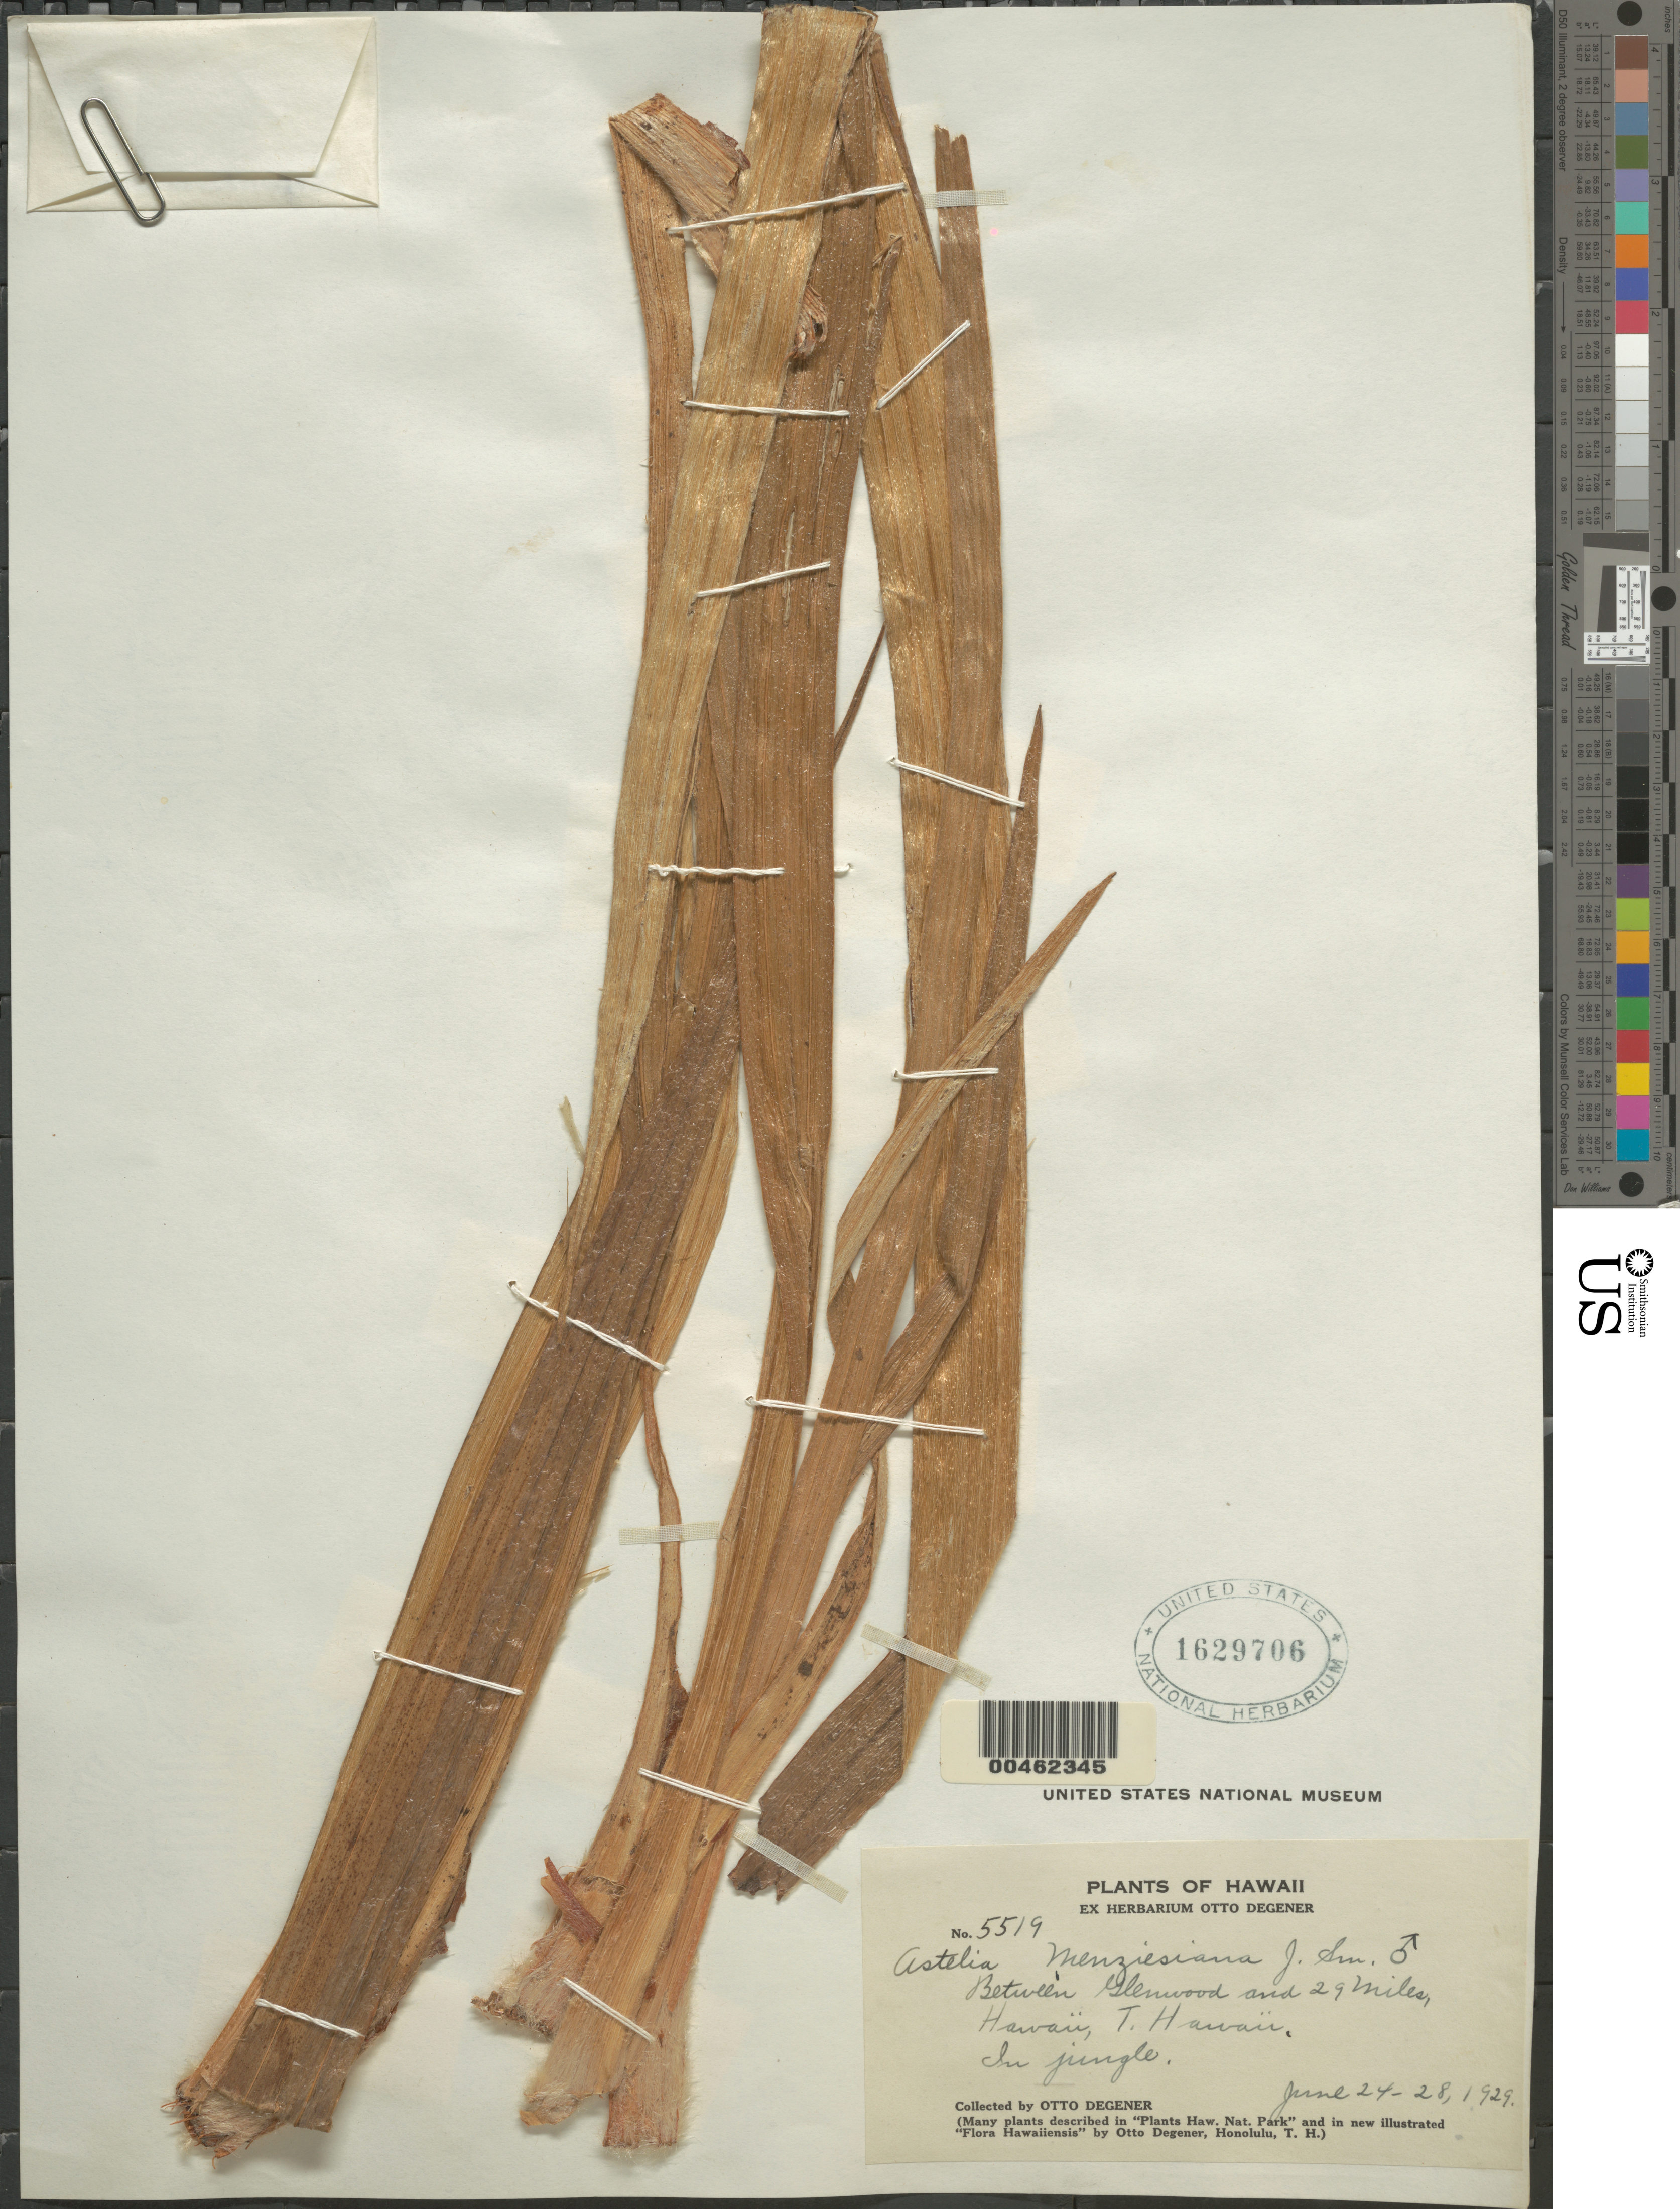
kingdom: Plantae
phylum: Tracheophyta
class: Liliopsida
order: Asparagales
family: Asteliaceae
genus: Astelia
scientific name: Astelia menziesiana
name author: Sm.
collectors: O. Degener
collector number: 5519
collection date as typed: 24 Jun 1929 to 28 Jun 1929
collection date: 1929-06-24/1929-06-28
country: United States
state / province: Hawaii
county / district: Hawaii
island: Hawaii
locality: Between Glenwood and 29 Miles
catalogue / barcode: US 1629706